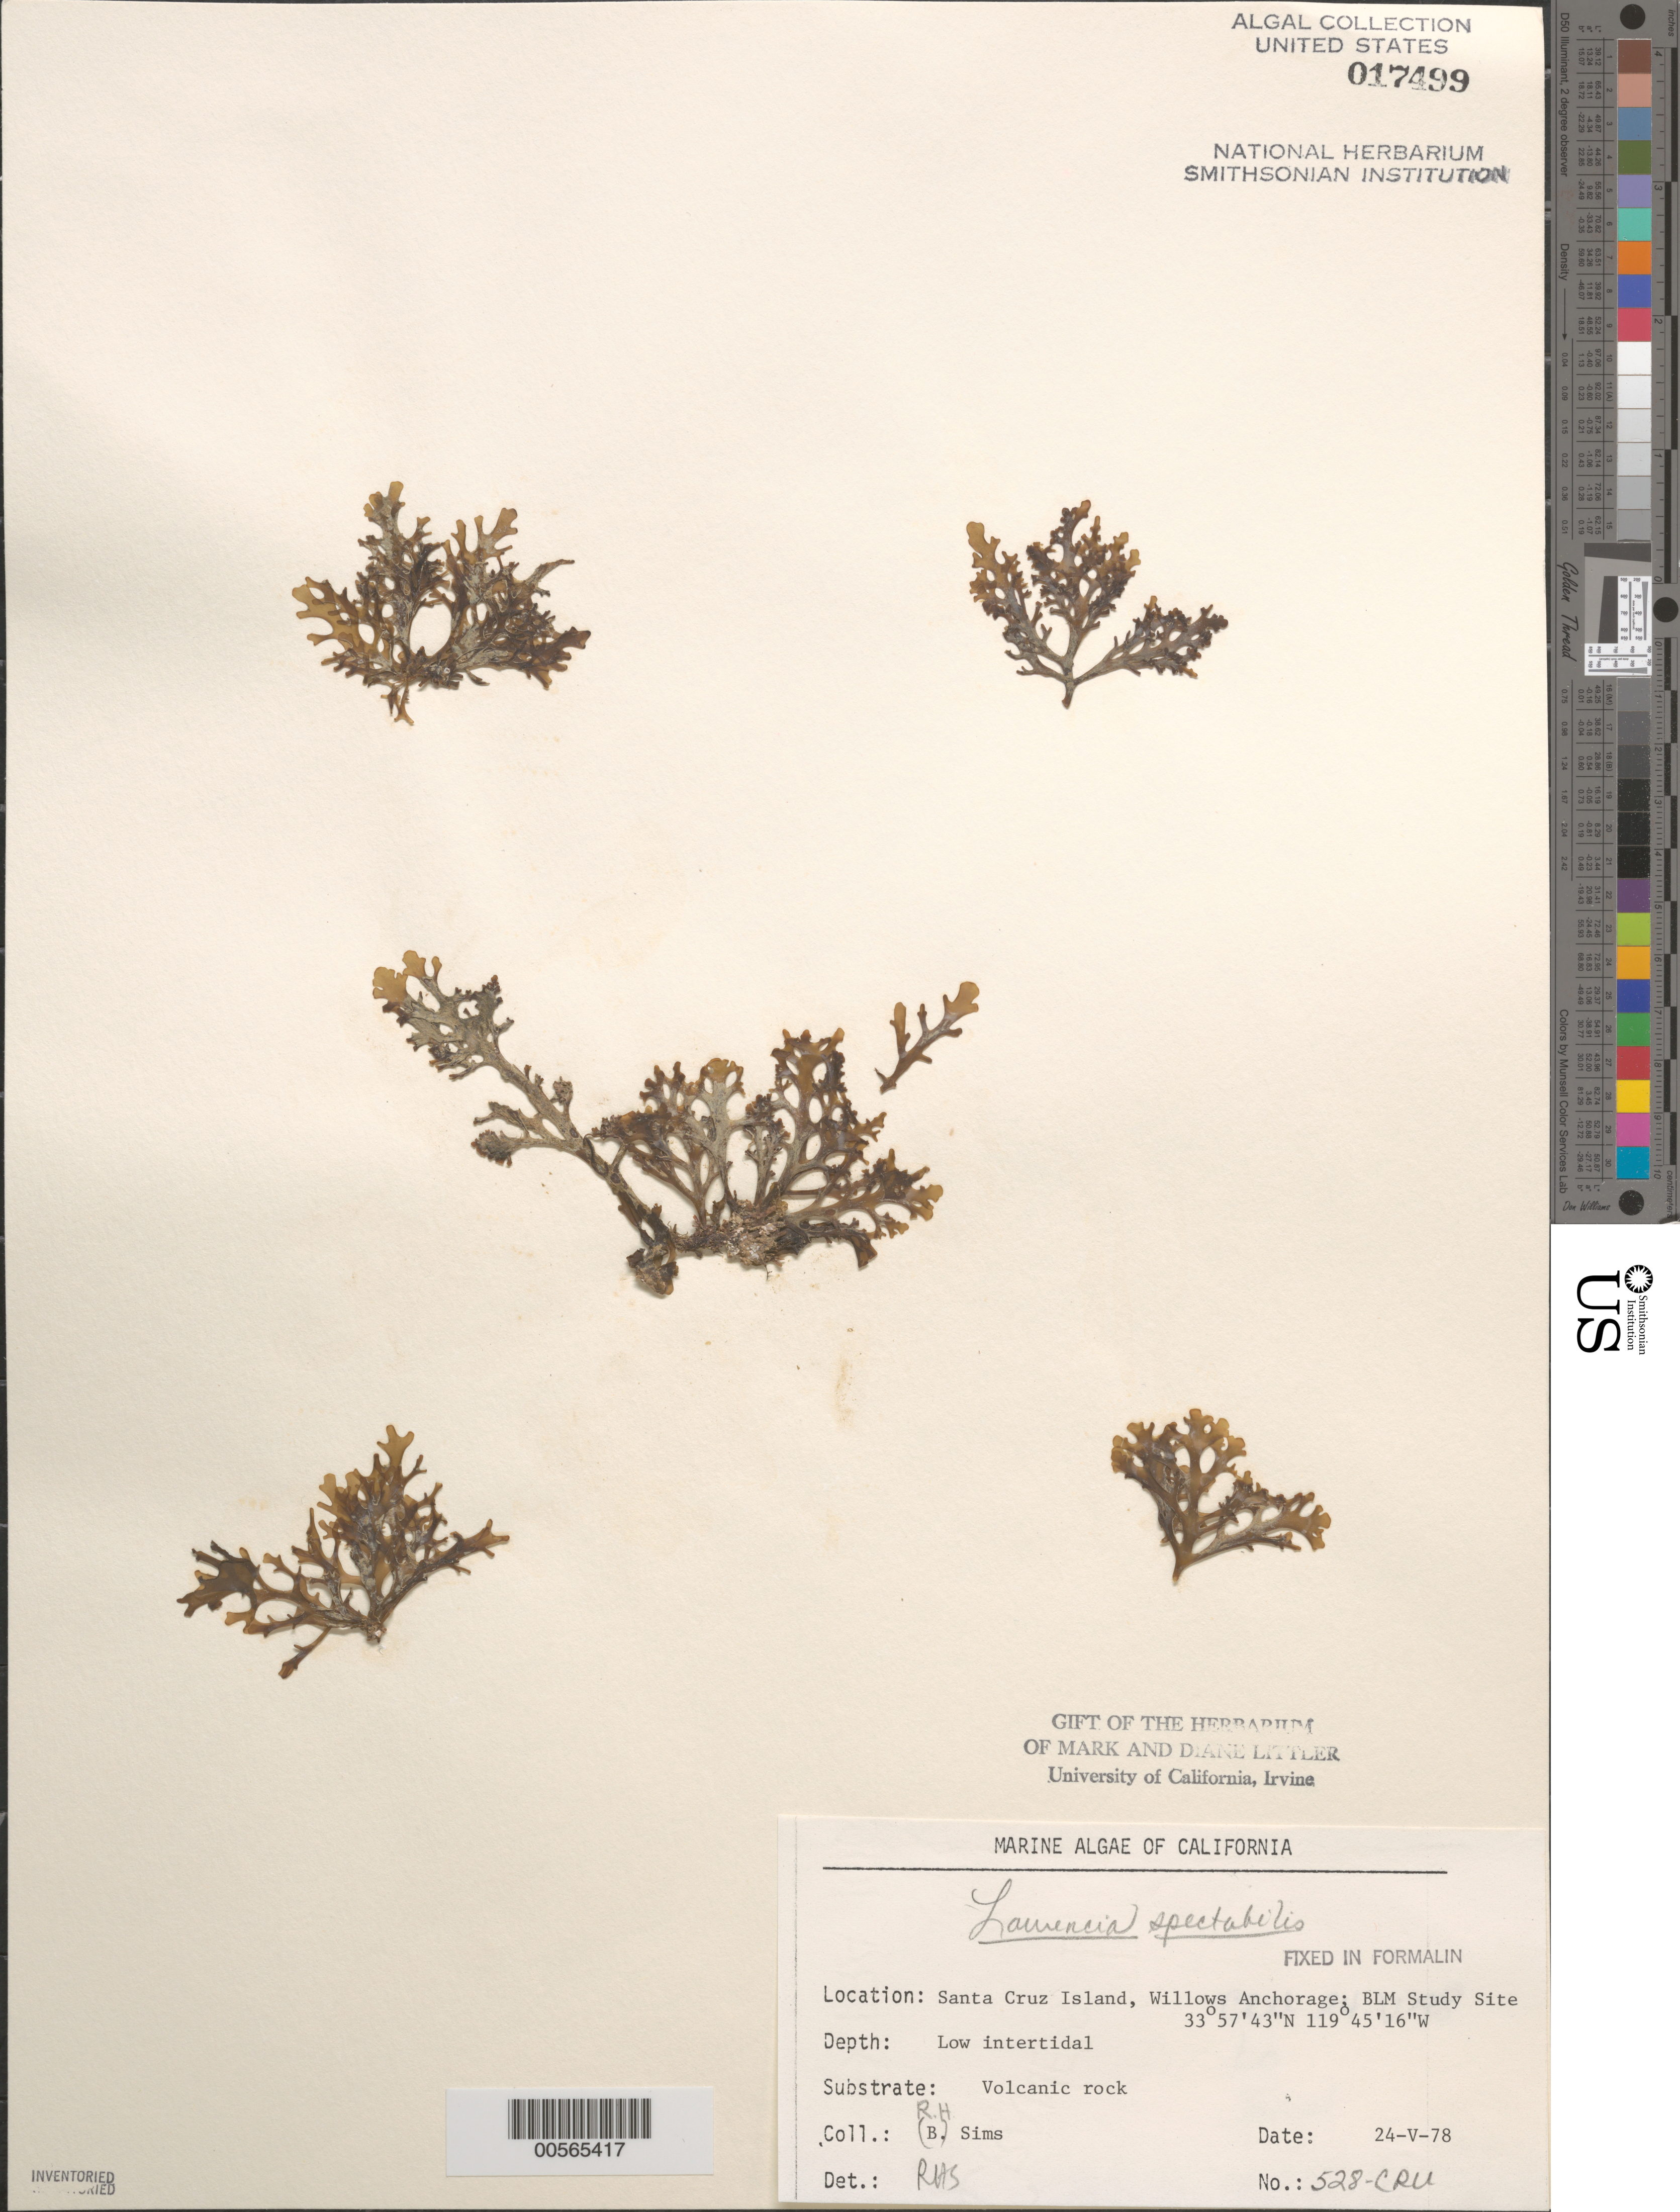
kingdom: Plantae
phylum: Rhodophyta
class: Florideophyceae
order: Ceramiales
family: Rhodomelaceae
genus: Osmundea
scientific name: Osmundea spectabilis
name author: (Postels & Rupr.) K.W. Nam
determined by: Algae name updating Project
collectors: R. H. Sims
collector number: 528-cru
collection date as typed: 24 May 1978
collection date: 1978-05-24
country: United States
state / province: California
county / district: Santa Barbara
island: Santa Cruz Island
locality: Willows Anchorage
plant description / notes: BLM-SOCALBIGHT Rocky Intertidal Survey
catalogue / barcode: US 17499